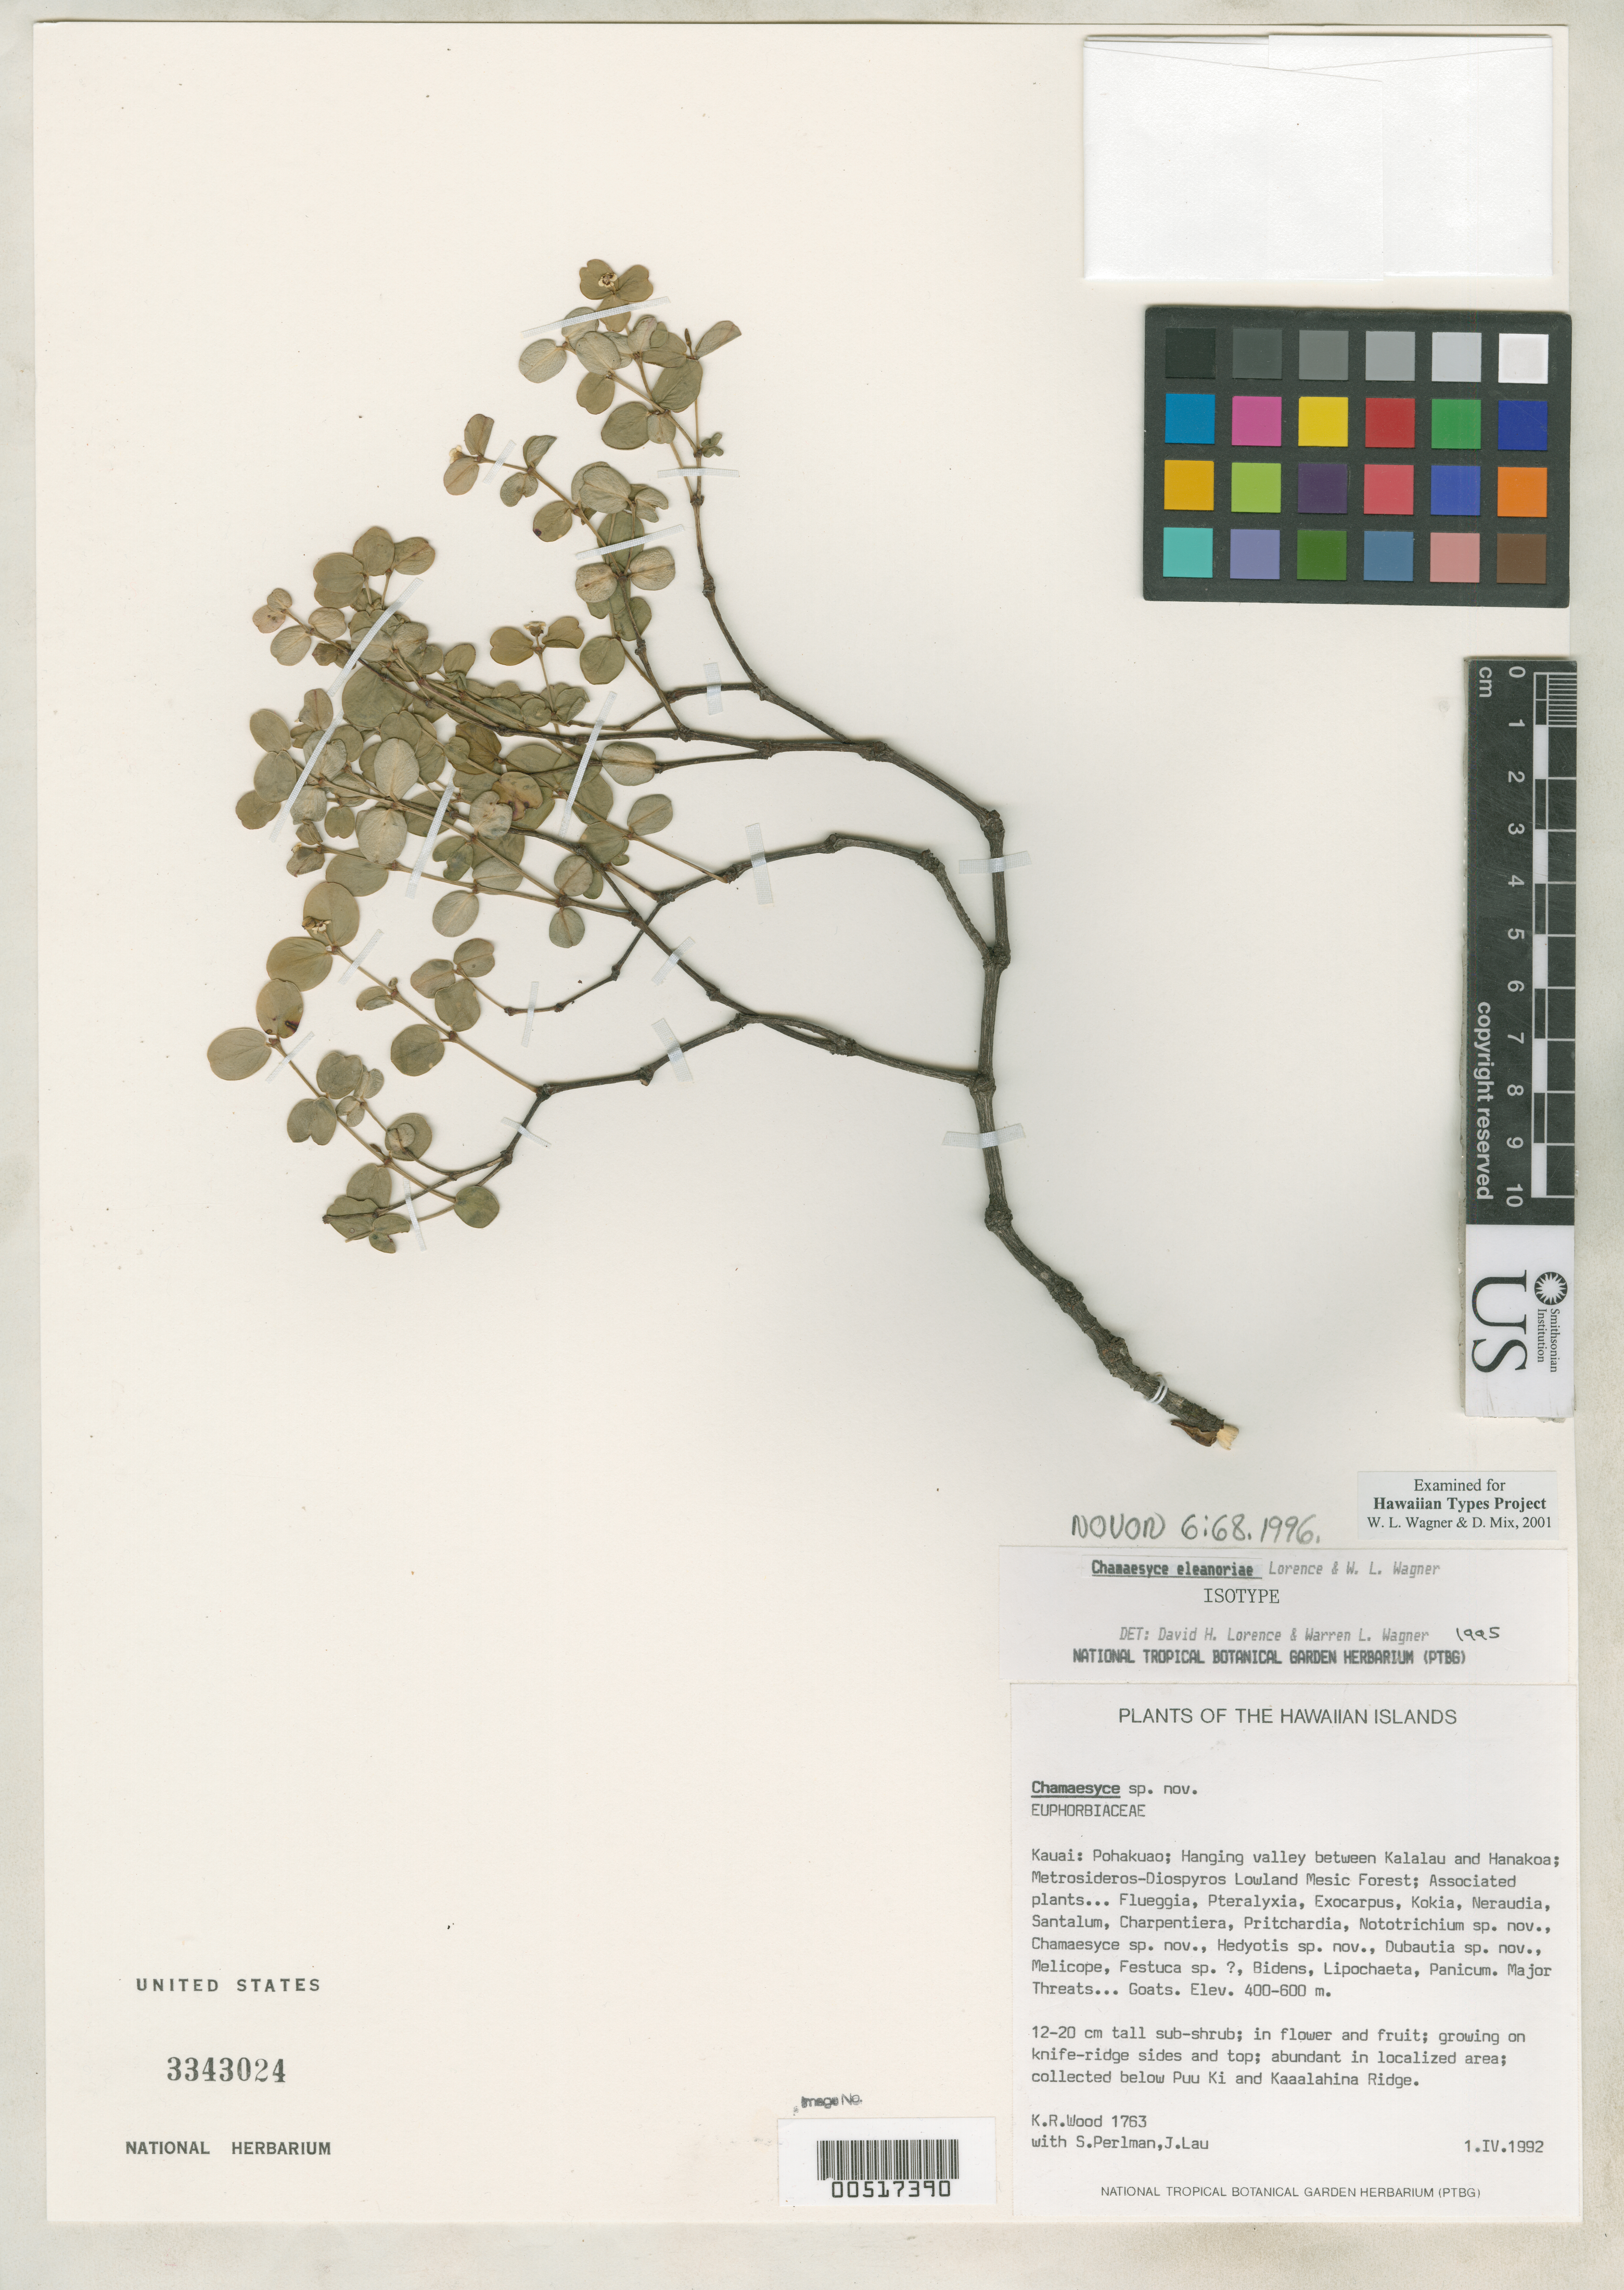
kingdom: Plantae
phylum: Tracheophyta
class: Magnoliopsida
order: Malpighiales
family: Euphorbiaceae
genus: Chamaesyce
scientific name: Chamaesyce eleanoriae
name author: Lorence & W.L. Wagner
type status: Isotype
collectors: K. R. Wood, S. P. Perlman & J. Lau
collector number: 1763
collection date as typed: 01 Apr 1992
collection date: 1992-04-01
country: United States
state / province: Hawaii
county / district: Kauai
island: Kaua'i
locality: Pohakuao, Hanging Valley between Kalalau & Hanakoa, below Puu Ki & Kaaalahina Ridge.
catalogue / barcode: US 3343024